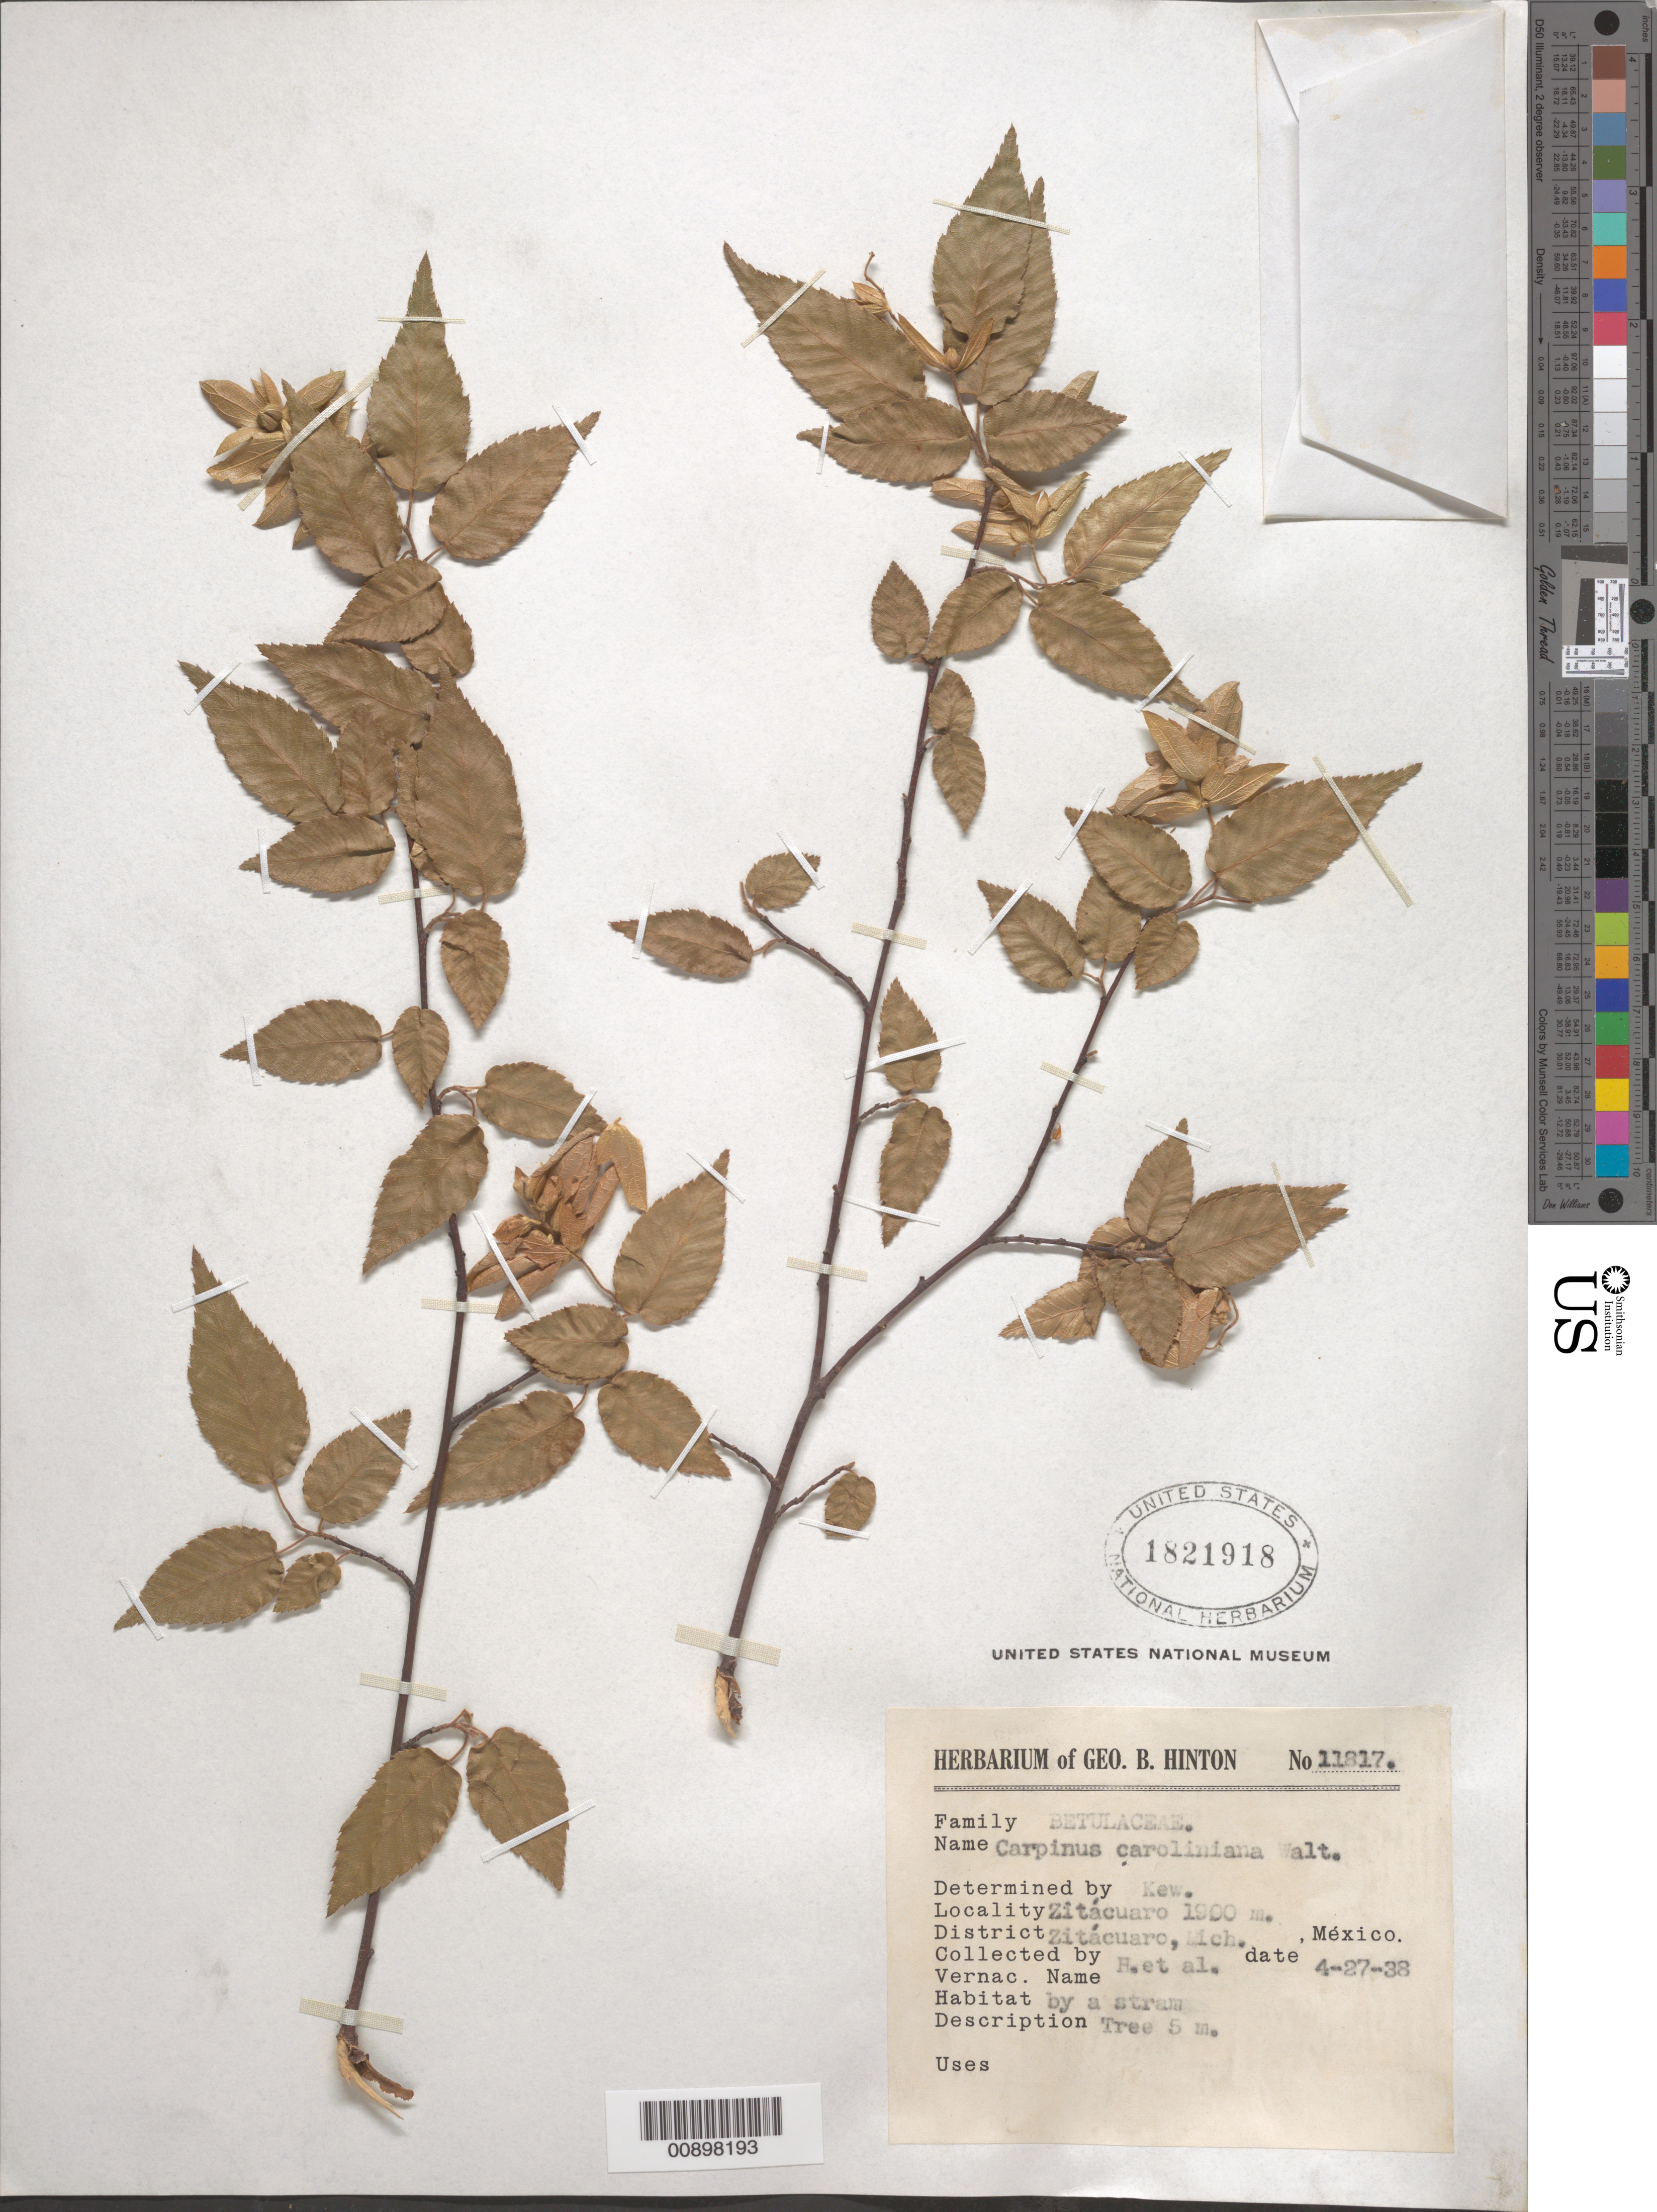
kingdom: Plantae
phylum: Tracheophyta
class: Magnoliopsida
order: Fagales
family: Betulaceae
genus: Carpinus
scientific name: Carpinus caroliniana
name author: Walter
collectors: G. B. Hinton & et al.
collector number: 11817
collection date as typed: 27 Apr 1938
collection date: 1938-04-27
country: Mexico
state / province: Michoacán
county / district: Zitácuaro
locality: Zitácuaro, District Zitácuaro, Michoacán.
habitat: By a stream.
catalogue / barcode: US 1821918